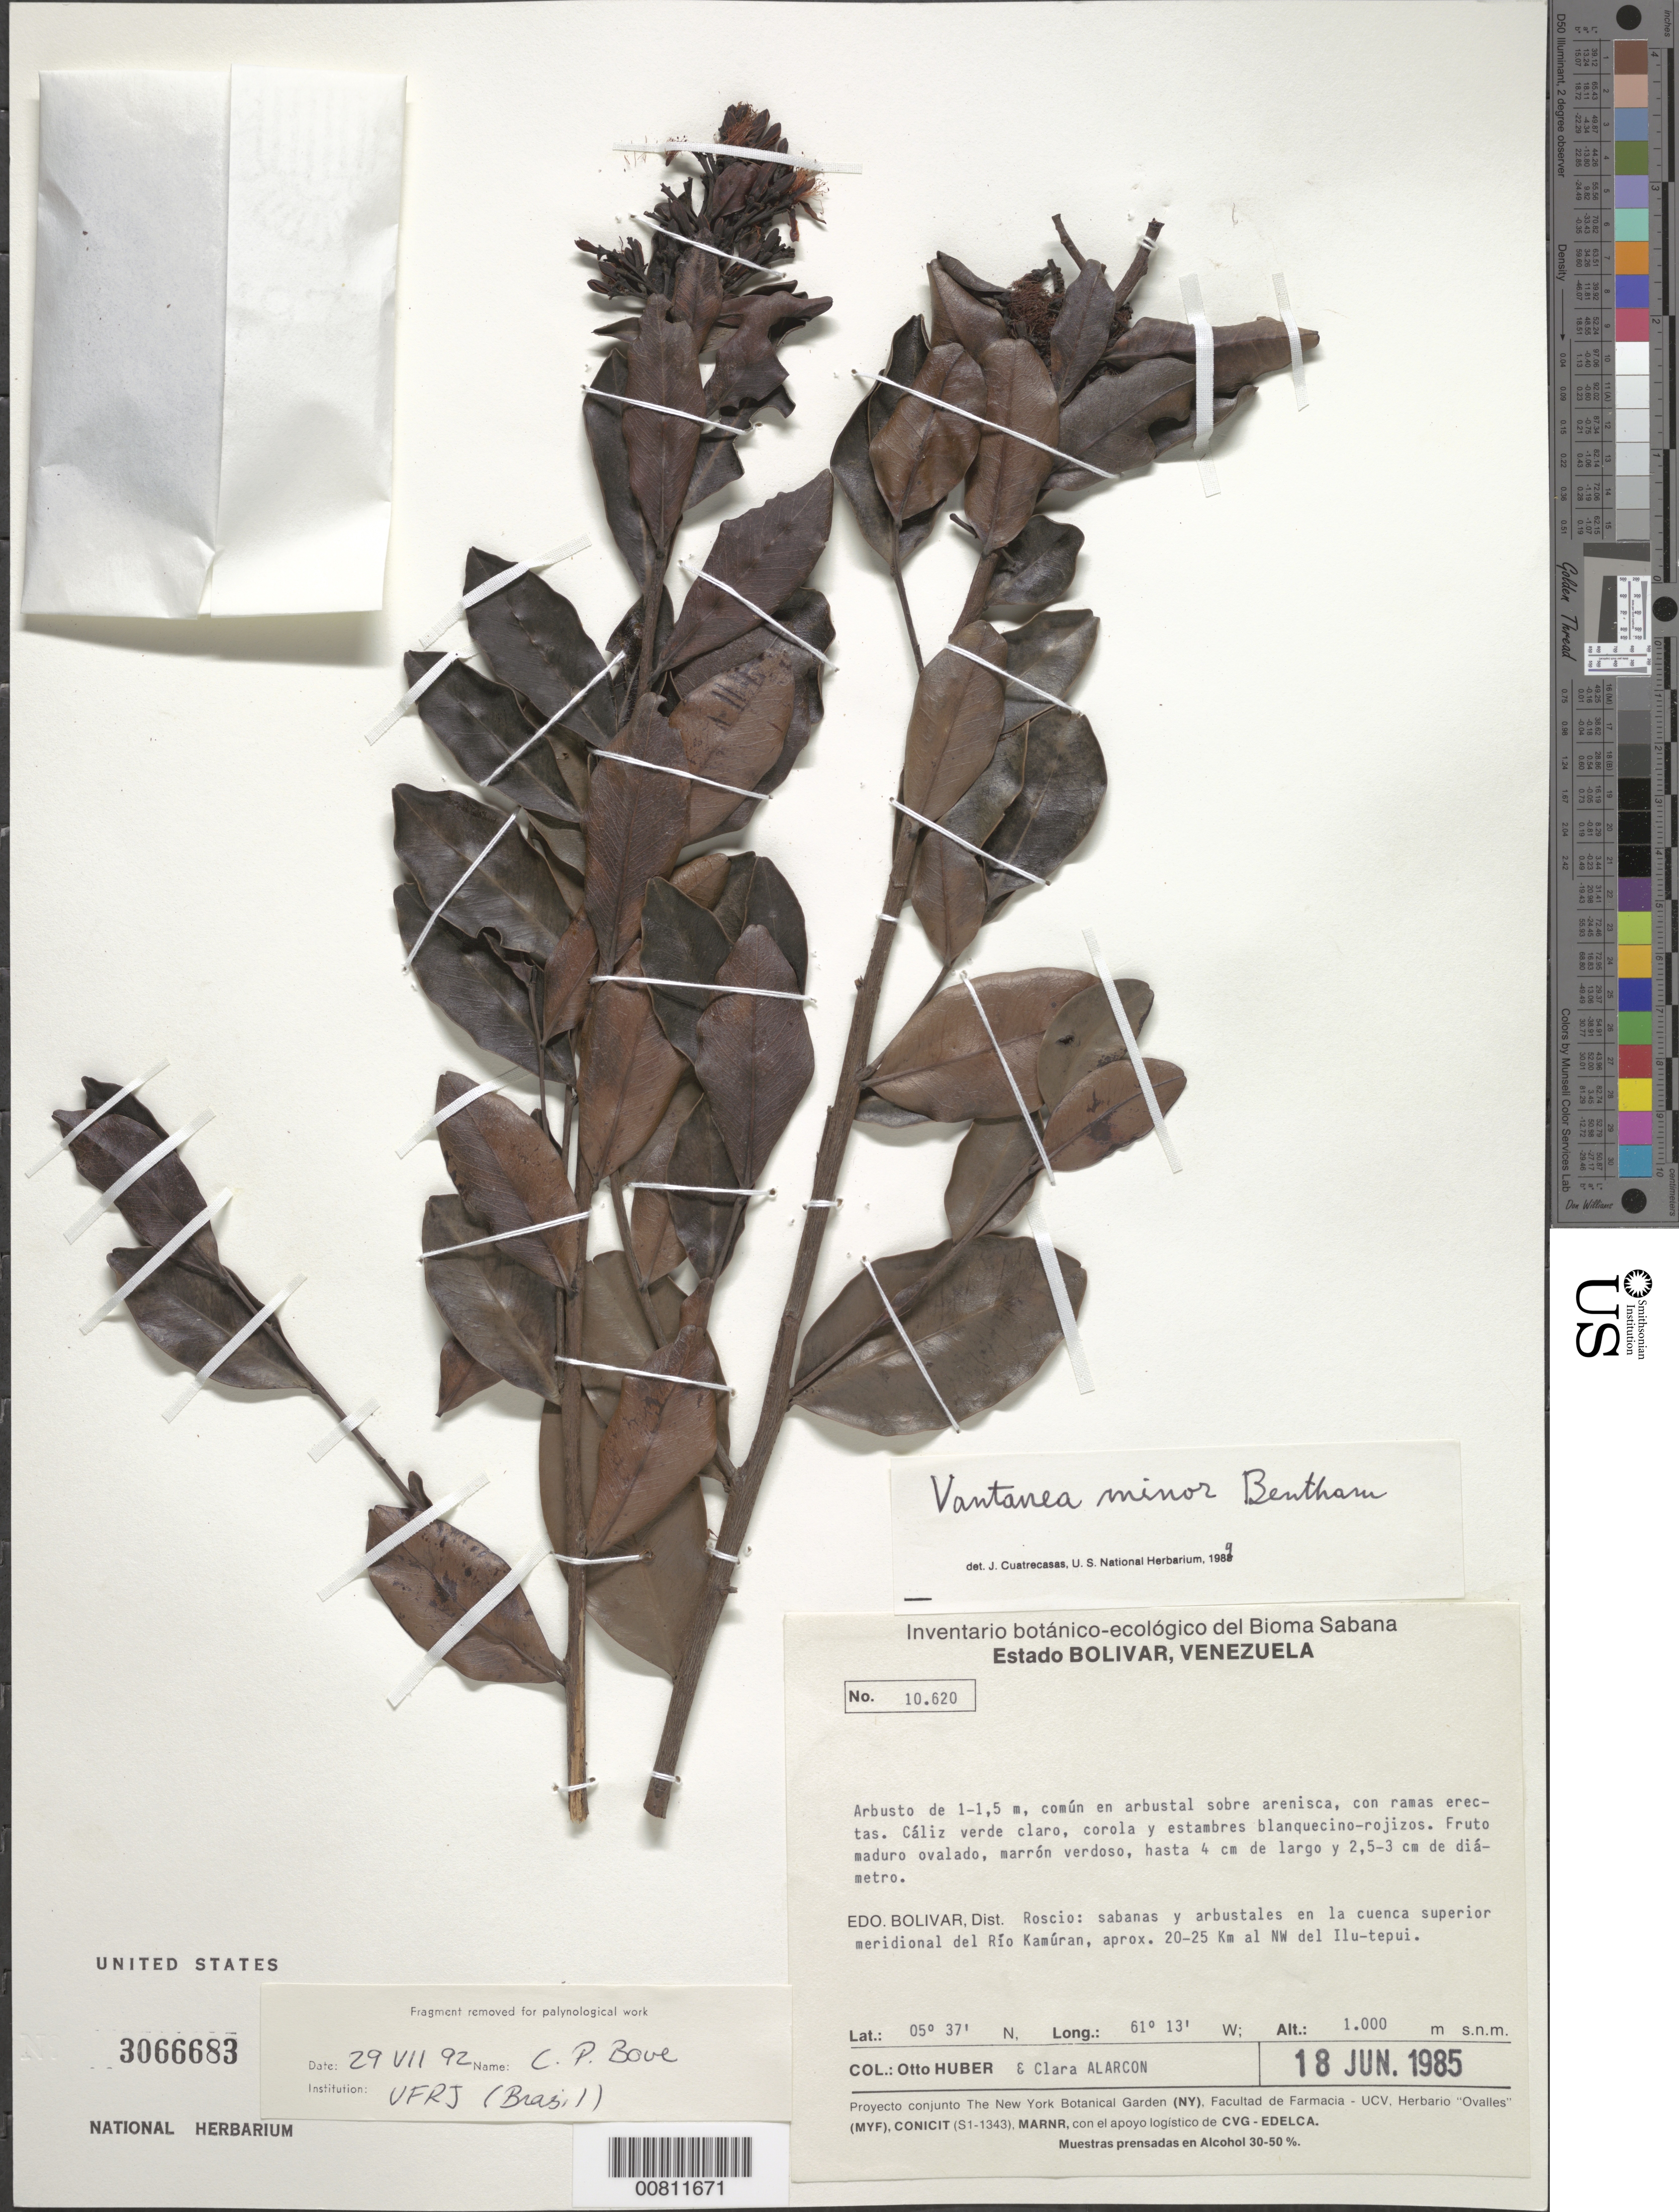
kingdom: Plantae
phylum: Tracheophyta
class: Magnoliopsida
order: Malpighiales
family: Humiriaceae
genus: Vantanea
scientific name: Vantanea minor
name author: Benth.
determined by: Cuatrecasas, J.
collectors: O. Huber & C. Alarcon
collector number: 10620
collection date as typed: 18-Jun-85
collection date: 1985-06-18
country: Venezuela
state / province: Bolívar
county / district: Roscio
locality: Río Kamúran, aprox 20-25 km al NW del Ilu-tepuí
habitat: Sabanas y arbustales en la cuenca superior meridional del rio; en arbustal sobre arenisca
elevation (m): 1000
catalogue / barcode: US 3066683